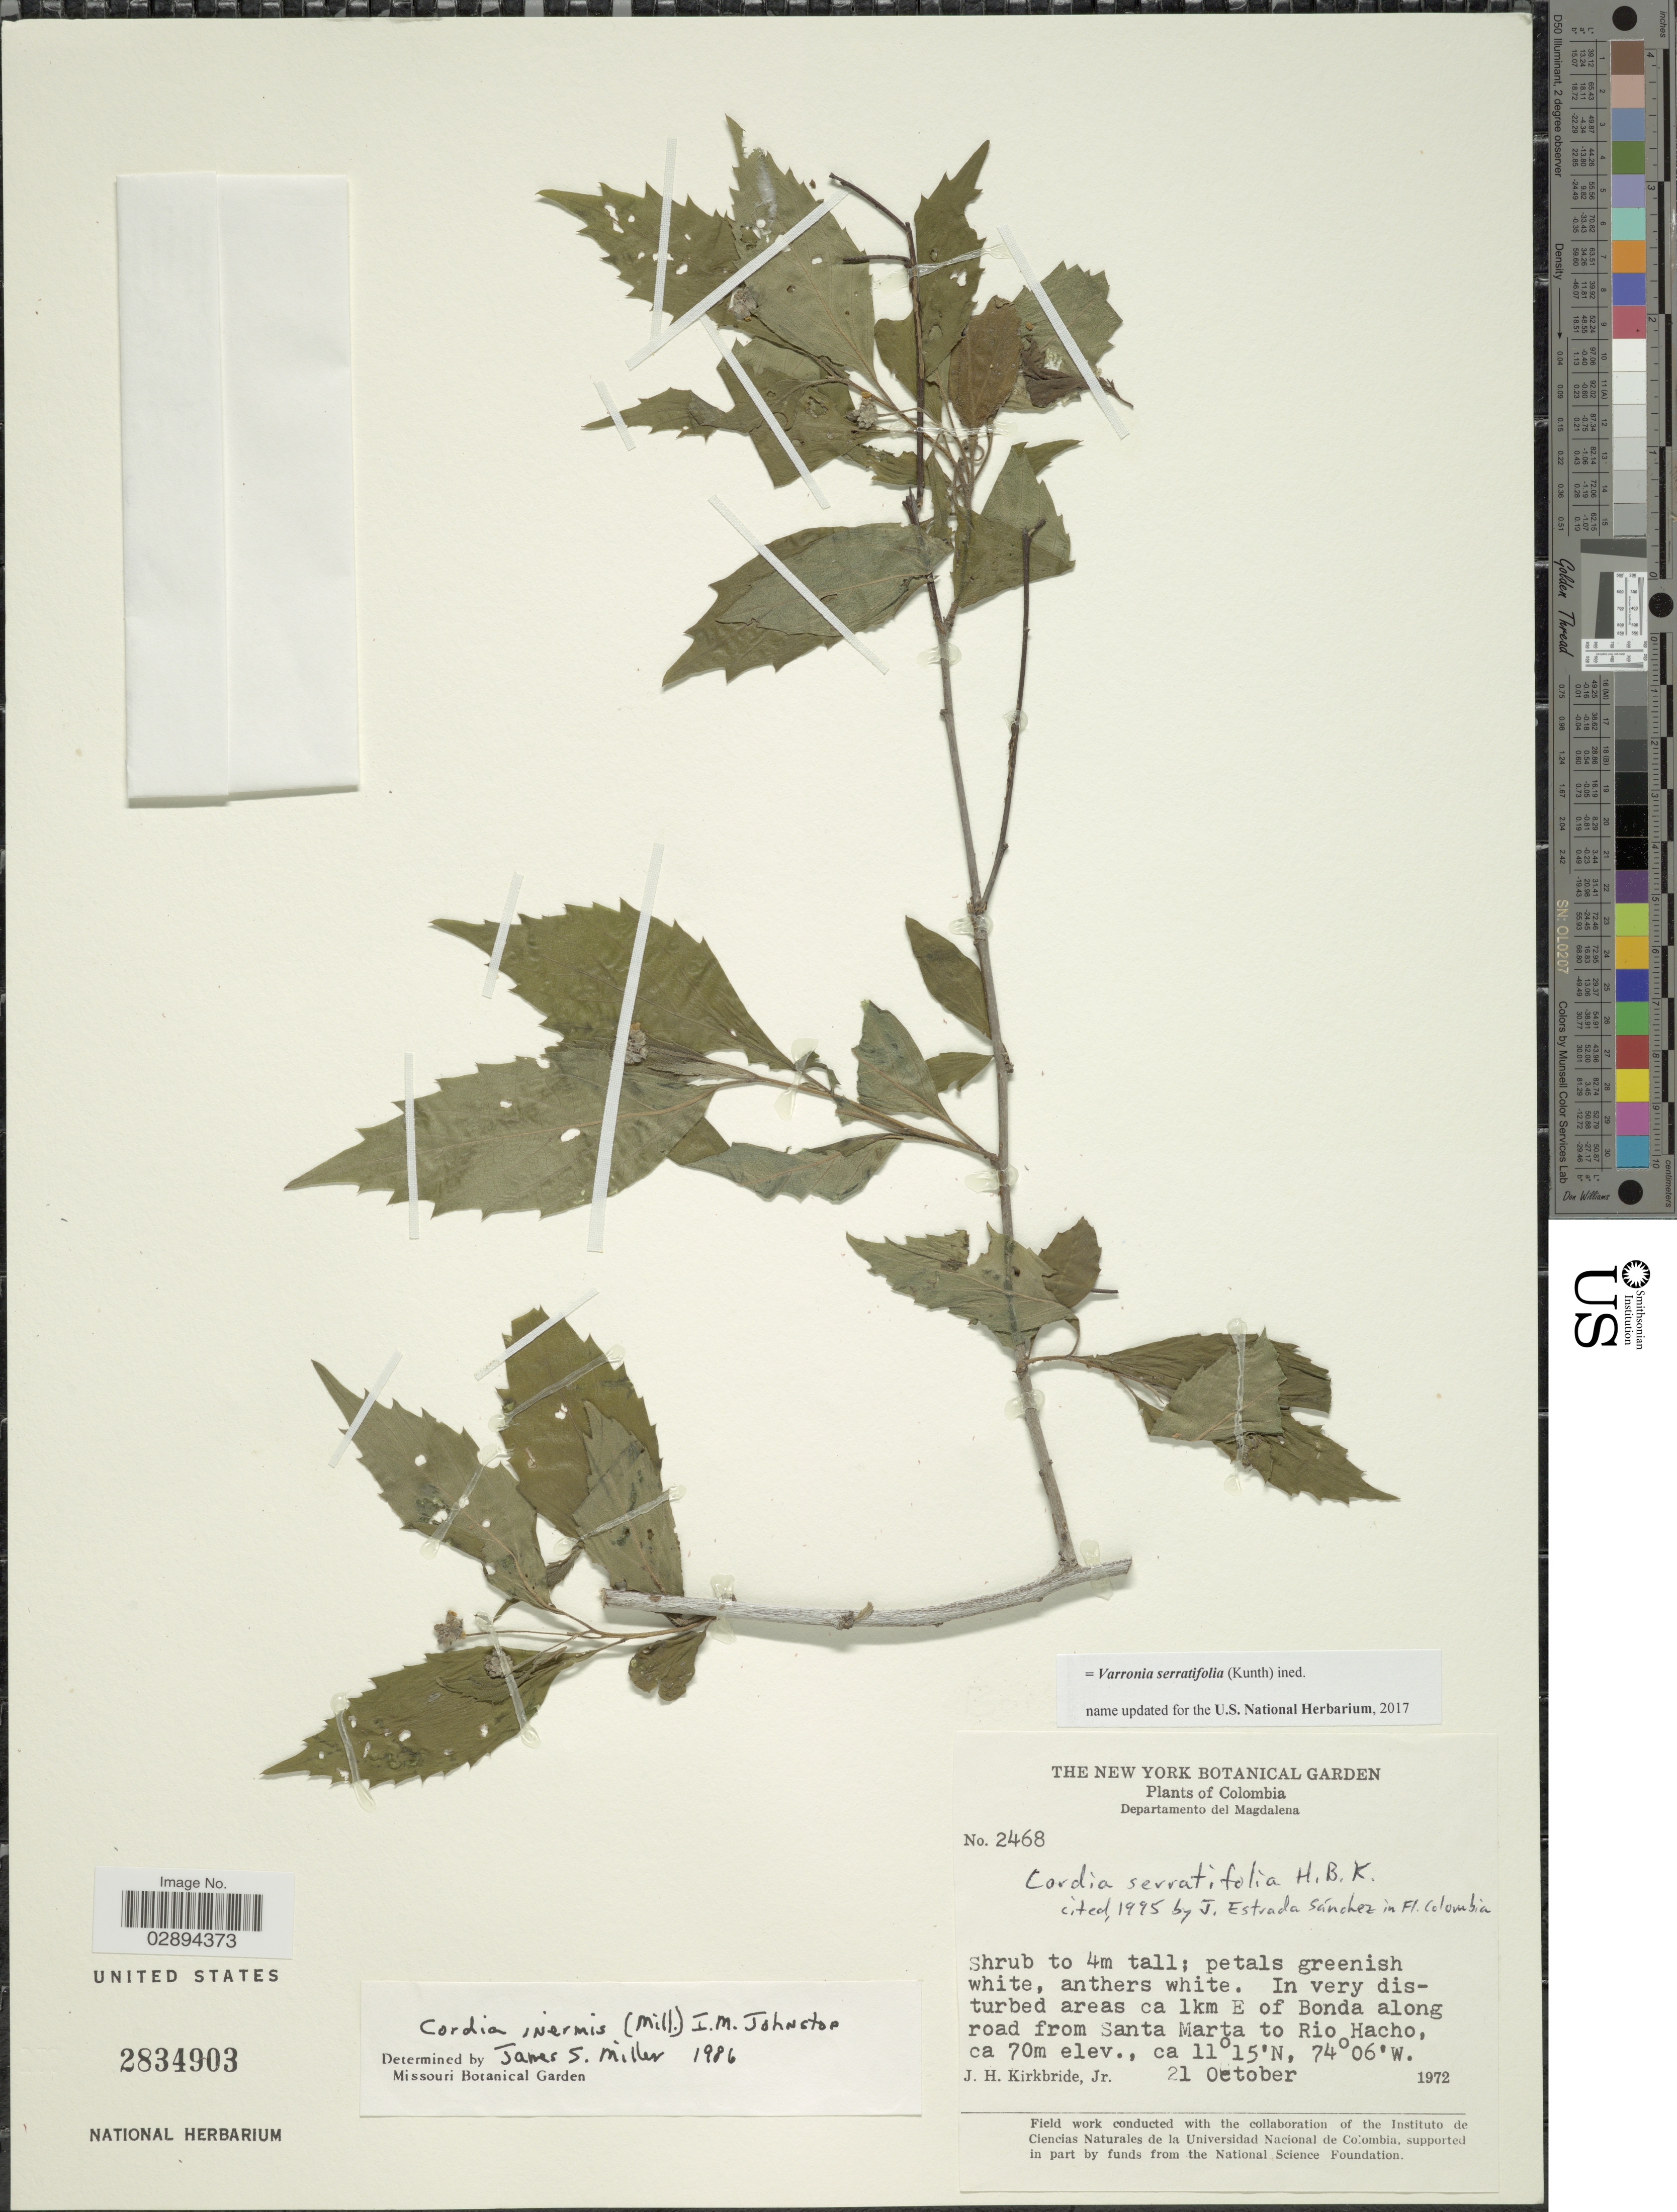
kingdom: Plantae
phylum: Tracheophyta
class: Magnoliopsida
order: Boraginales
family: Cordiaceae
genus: Varronia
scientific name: Varronia serratifolia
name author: (Kunth) T.S. Silva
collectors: J. H. Kirkbride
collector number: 2468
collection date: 1972-10-21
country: Colombia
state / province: Magdalena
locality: Departamento de Magdalena, In very disturbed areas ca 1km E of Bonda along road from Santa Marta to Rio Hacho.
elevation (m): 70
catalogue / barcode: US 2834903